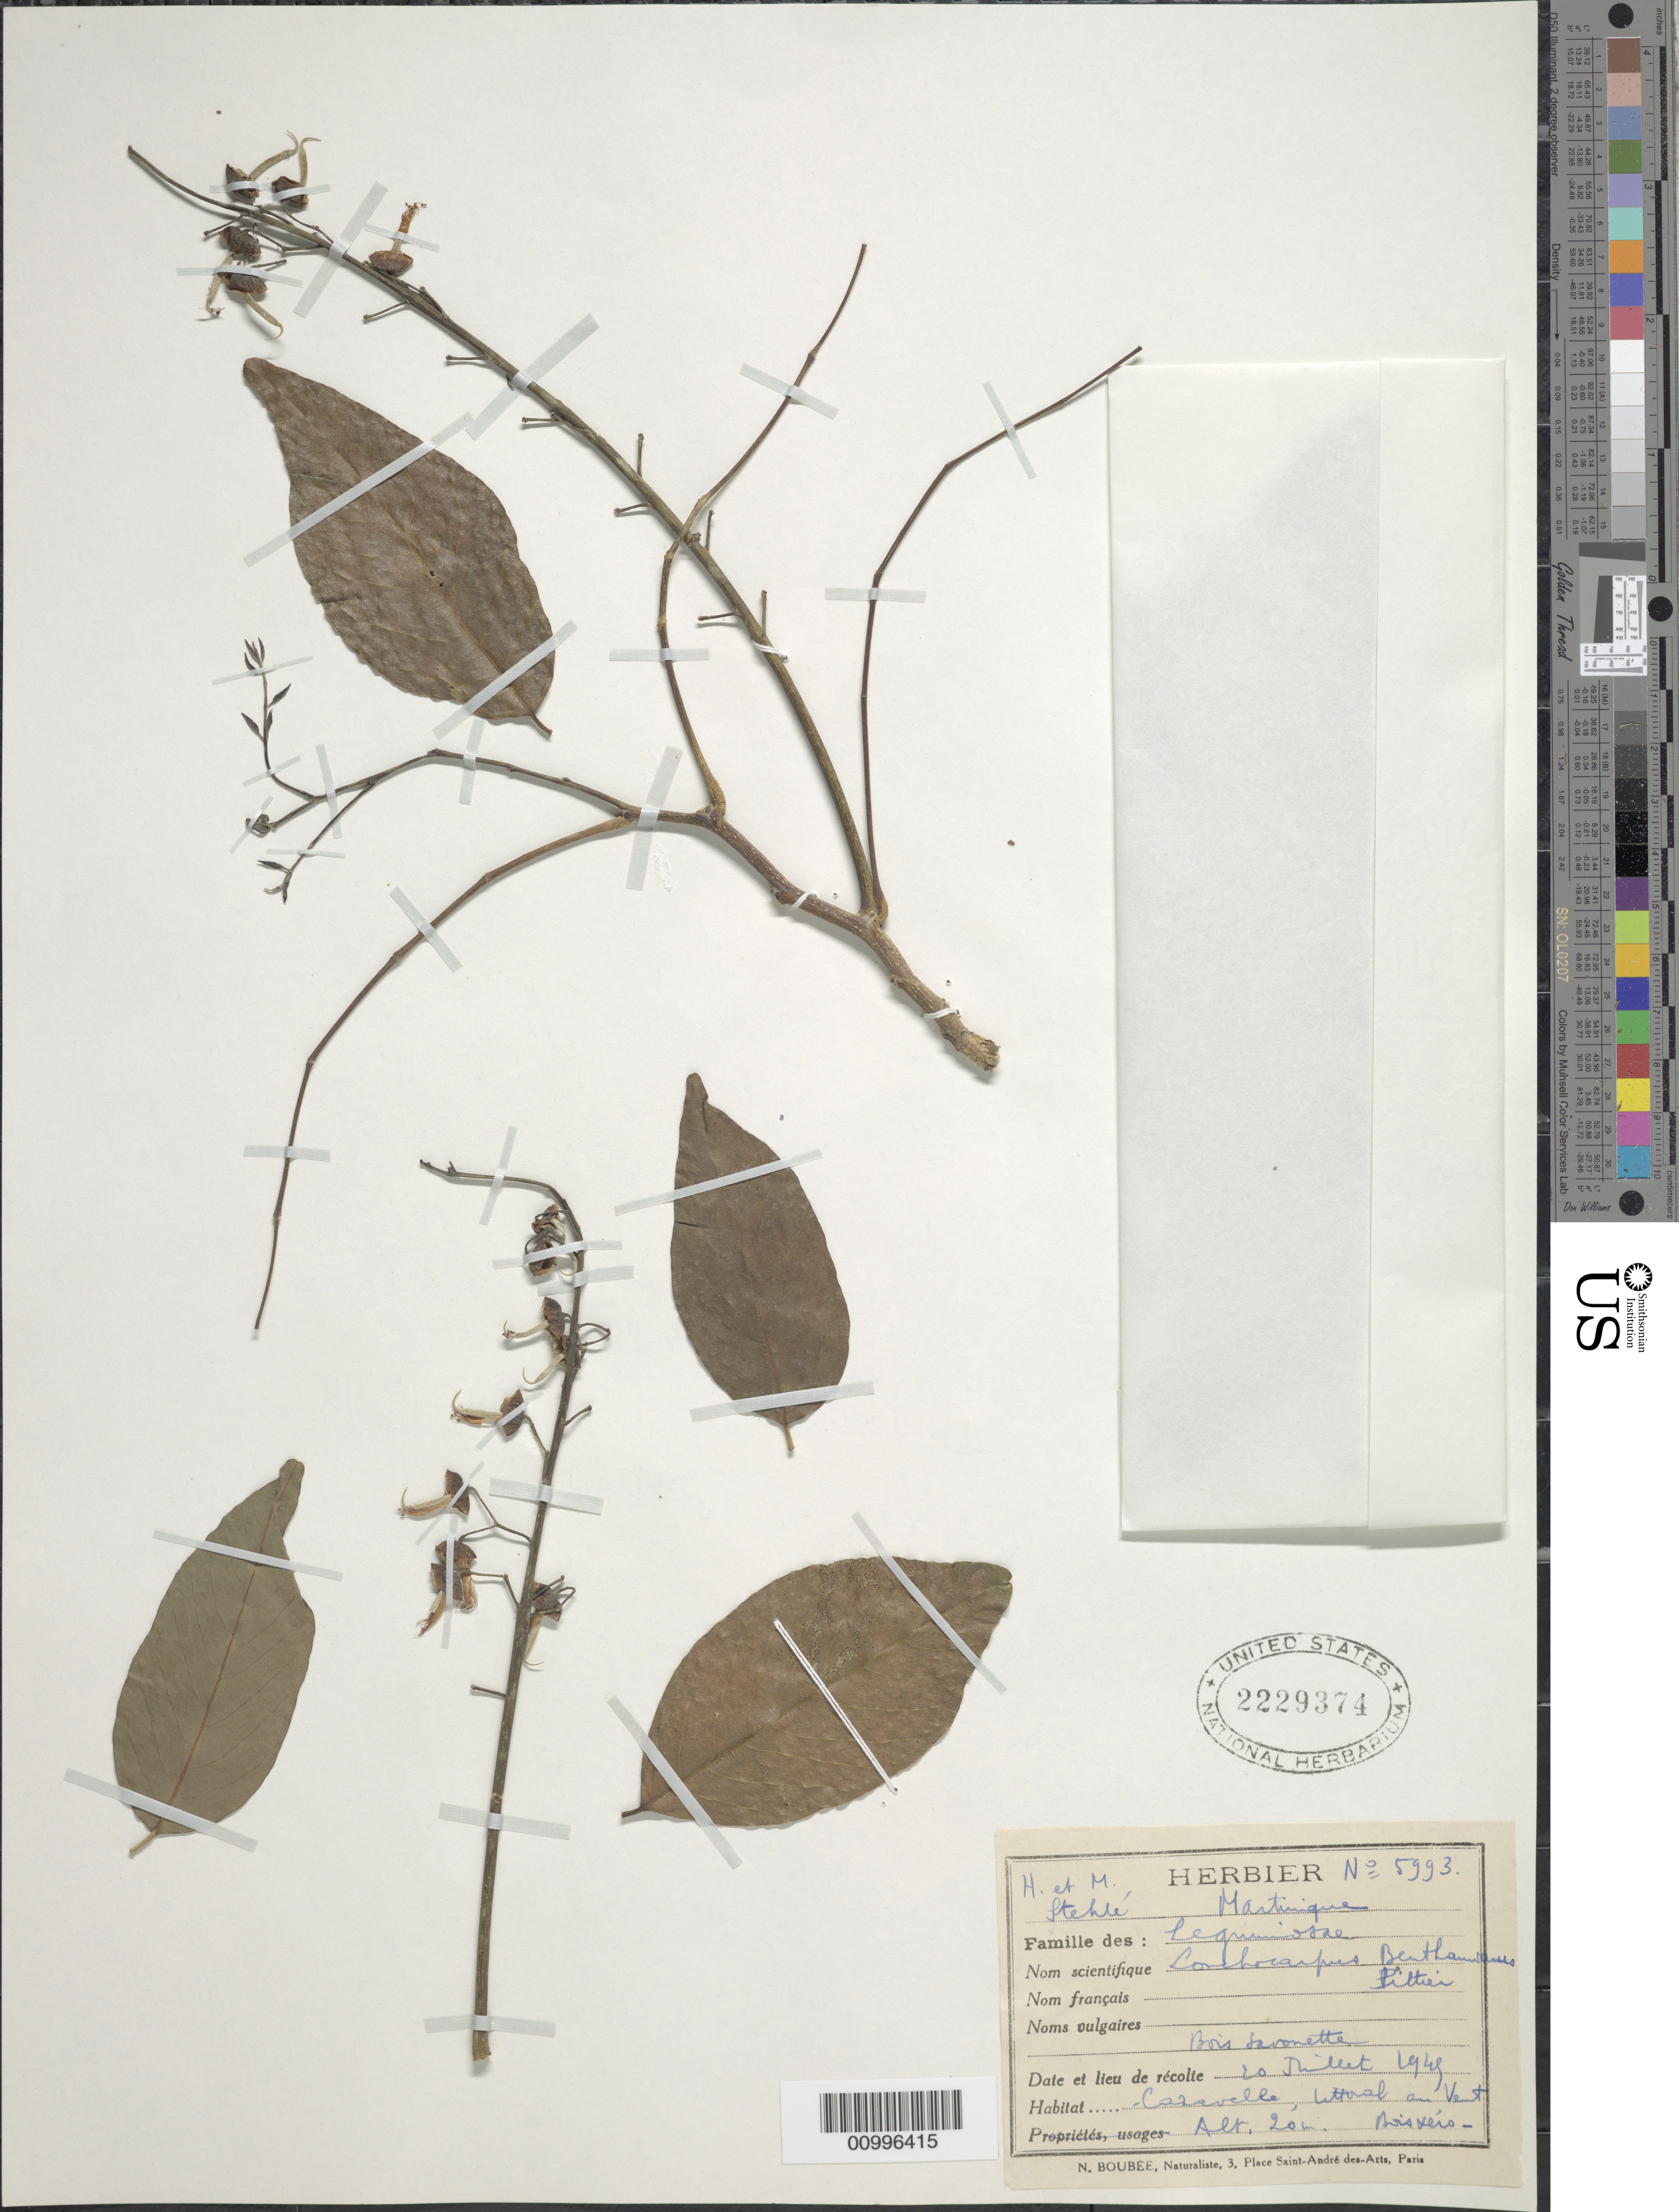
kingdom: Plantae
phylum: Tracheophyta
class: Magnoliopsida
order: Fabales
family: Fabaceae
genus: Lonchocarpus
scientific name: Lonchocarpus violaceus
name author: (Jacq.) DC.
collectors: H. Stehlé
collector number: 5993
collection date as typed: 20 Jul 1945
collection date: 1945-07-20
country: Martinique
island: Martinique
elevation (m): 20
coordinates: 0 N, 0 E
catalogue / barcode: US 2229374